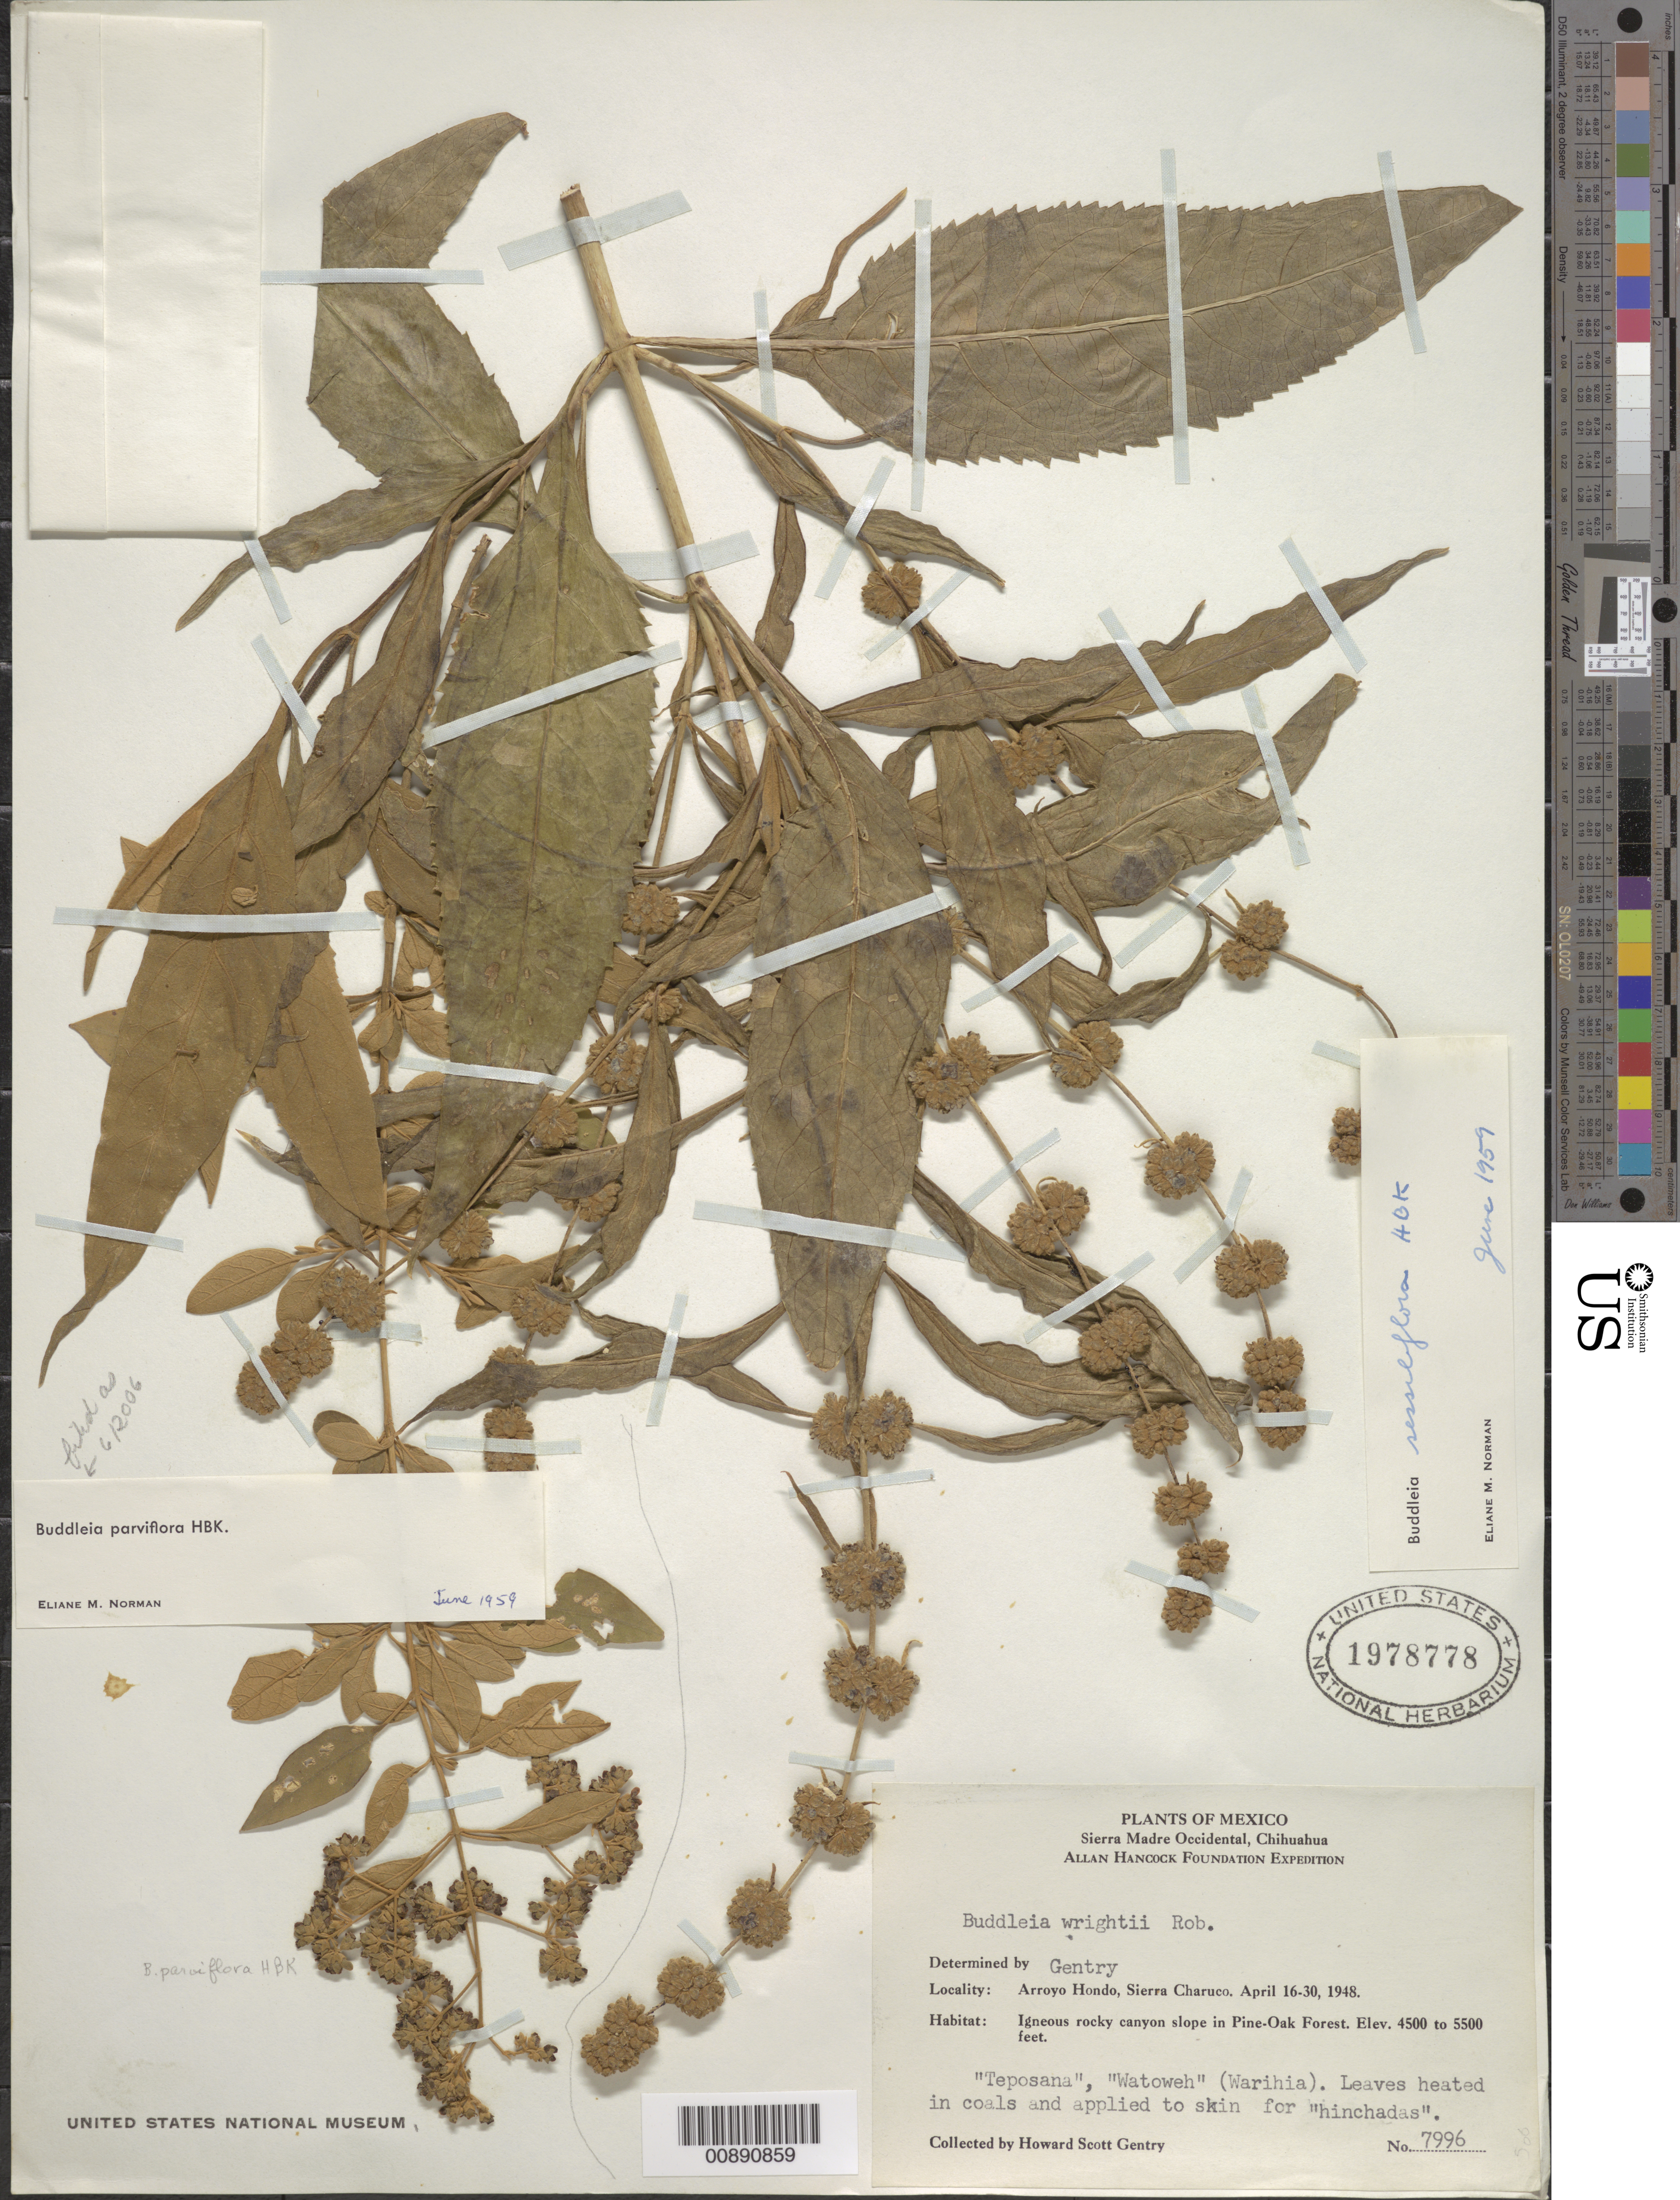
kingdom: Plantae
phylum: Tracheophyta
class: Magnoliopsida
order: Lamiales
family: Scrophulariaceae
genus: Buddleja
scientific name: Buddleja parviflora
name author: Kunth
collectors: H. S. Gentry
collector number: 7996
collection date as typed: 16 Apr 1948 to 30 Apr 1948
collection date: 1948-04-16/1948-04-30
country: Mexico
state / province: Chihuahua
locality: Arroyo Hondo, Sierra Charuco, Chihuahua.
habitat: Igneous rocky slope in Pine-Oak Forest.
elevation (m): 1372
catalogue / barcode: US 1978778